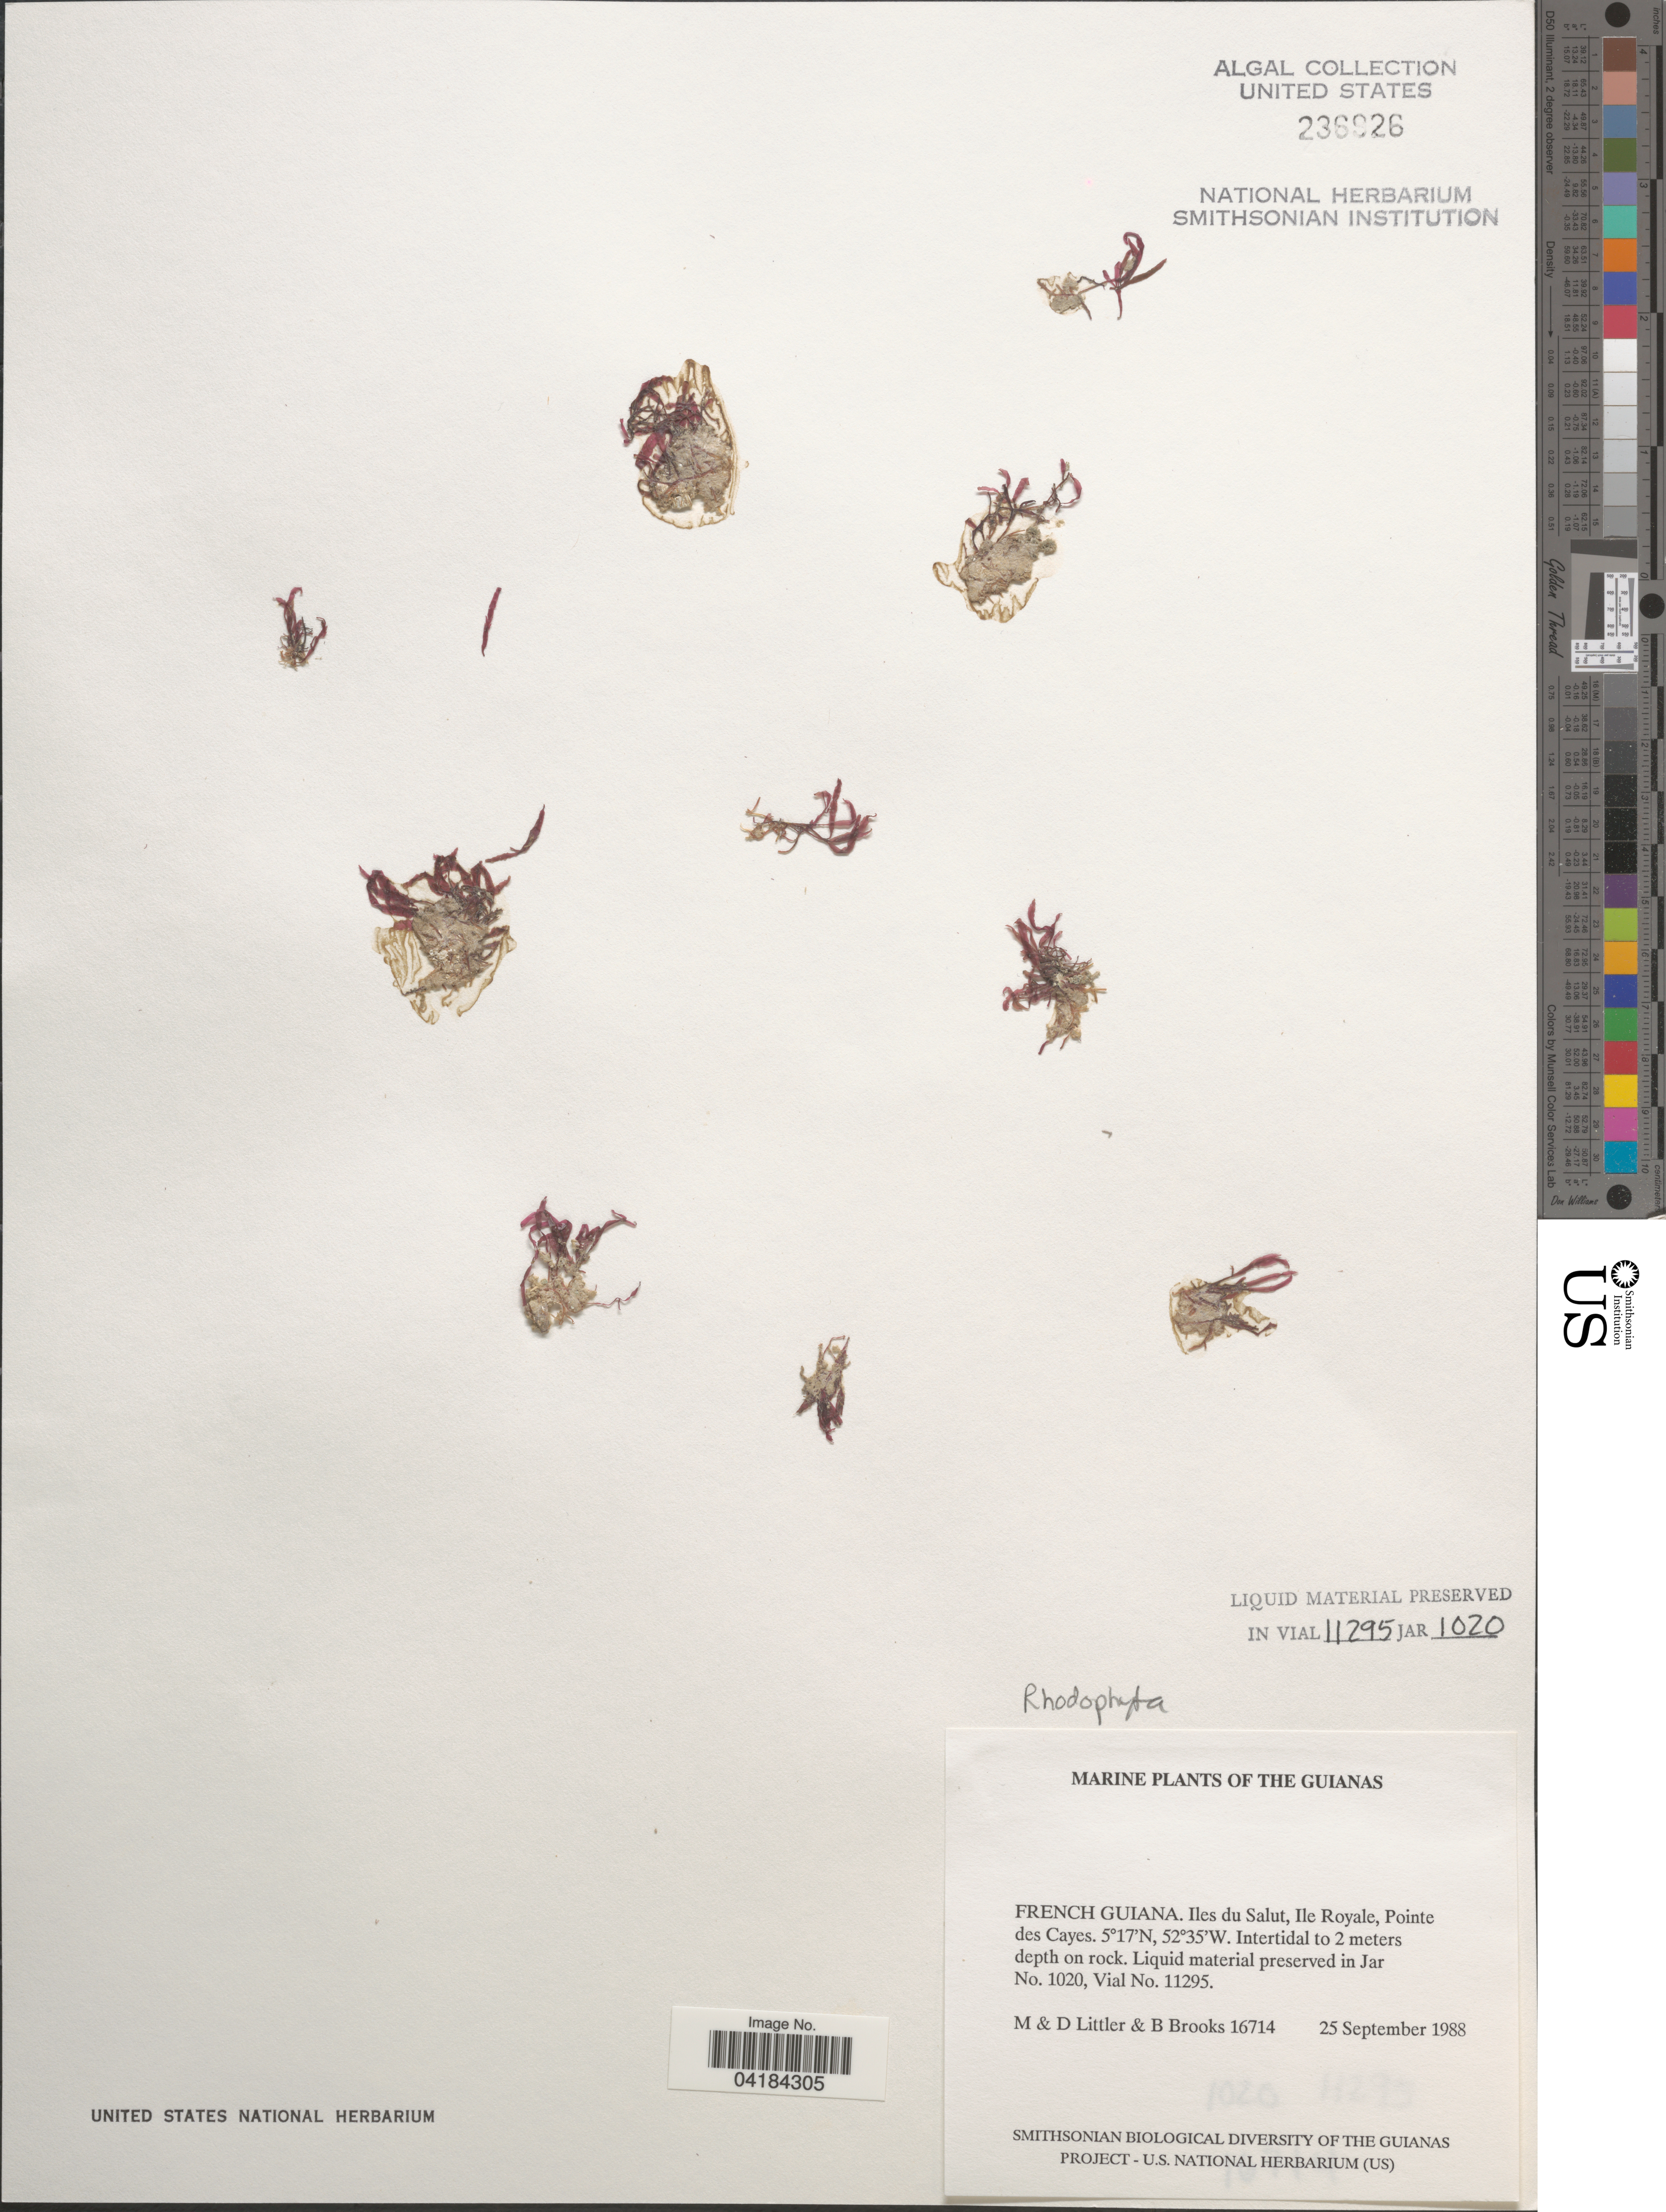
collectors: M. Littler, D. S. Littler & B. Brooks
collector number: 16714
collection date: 1988-09-25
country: French Guiana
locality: The Guianas. Iles du Salut, Ile Royale, Pointe des Cayes.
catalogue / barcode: US 236926